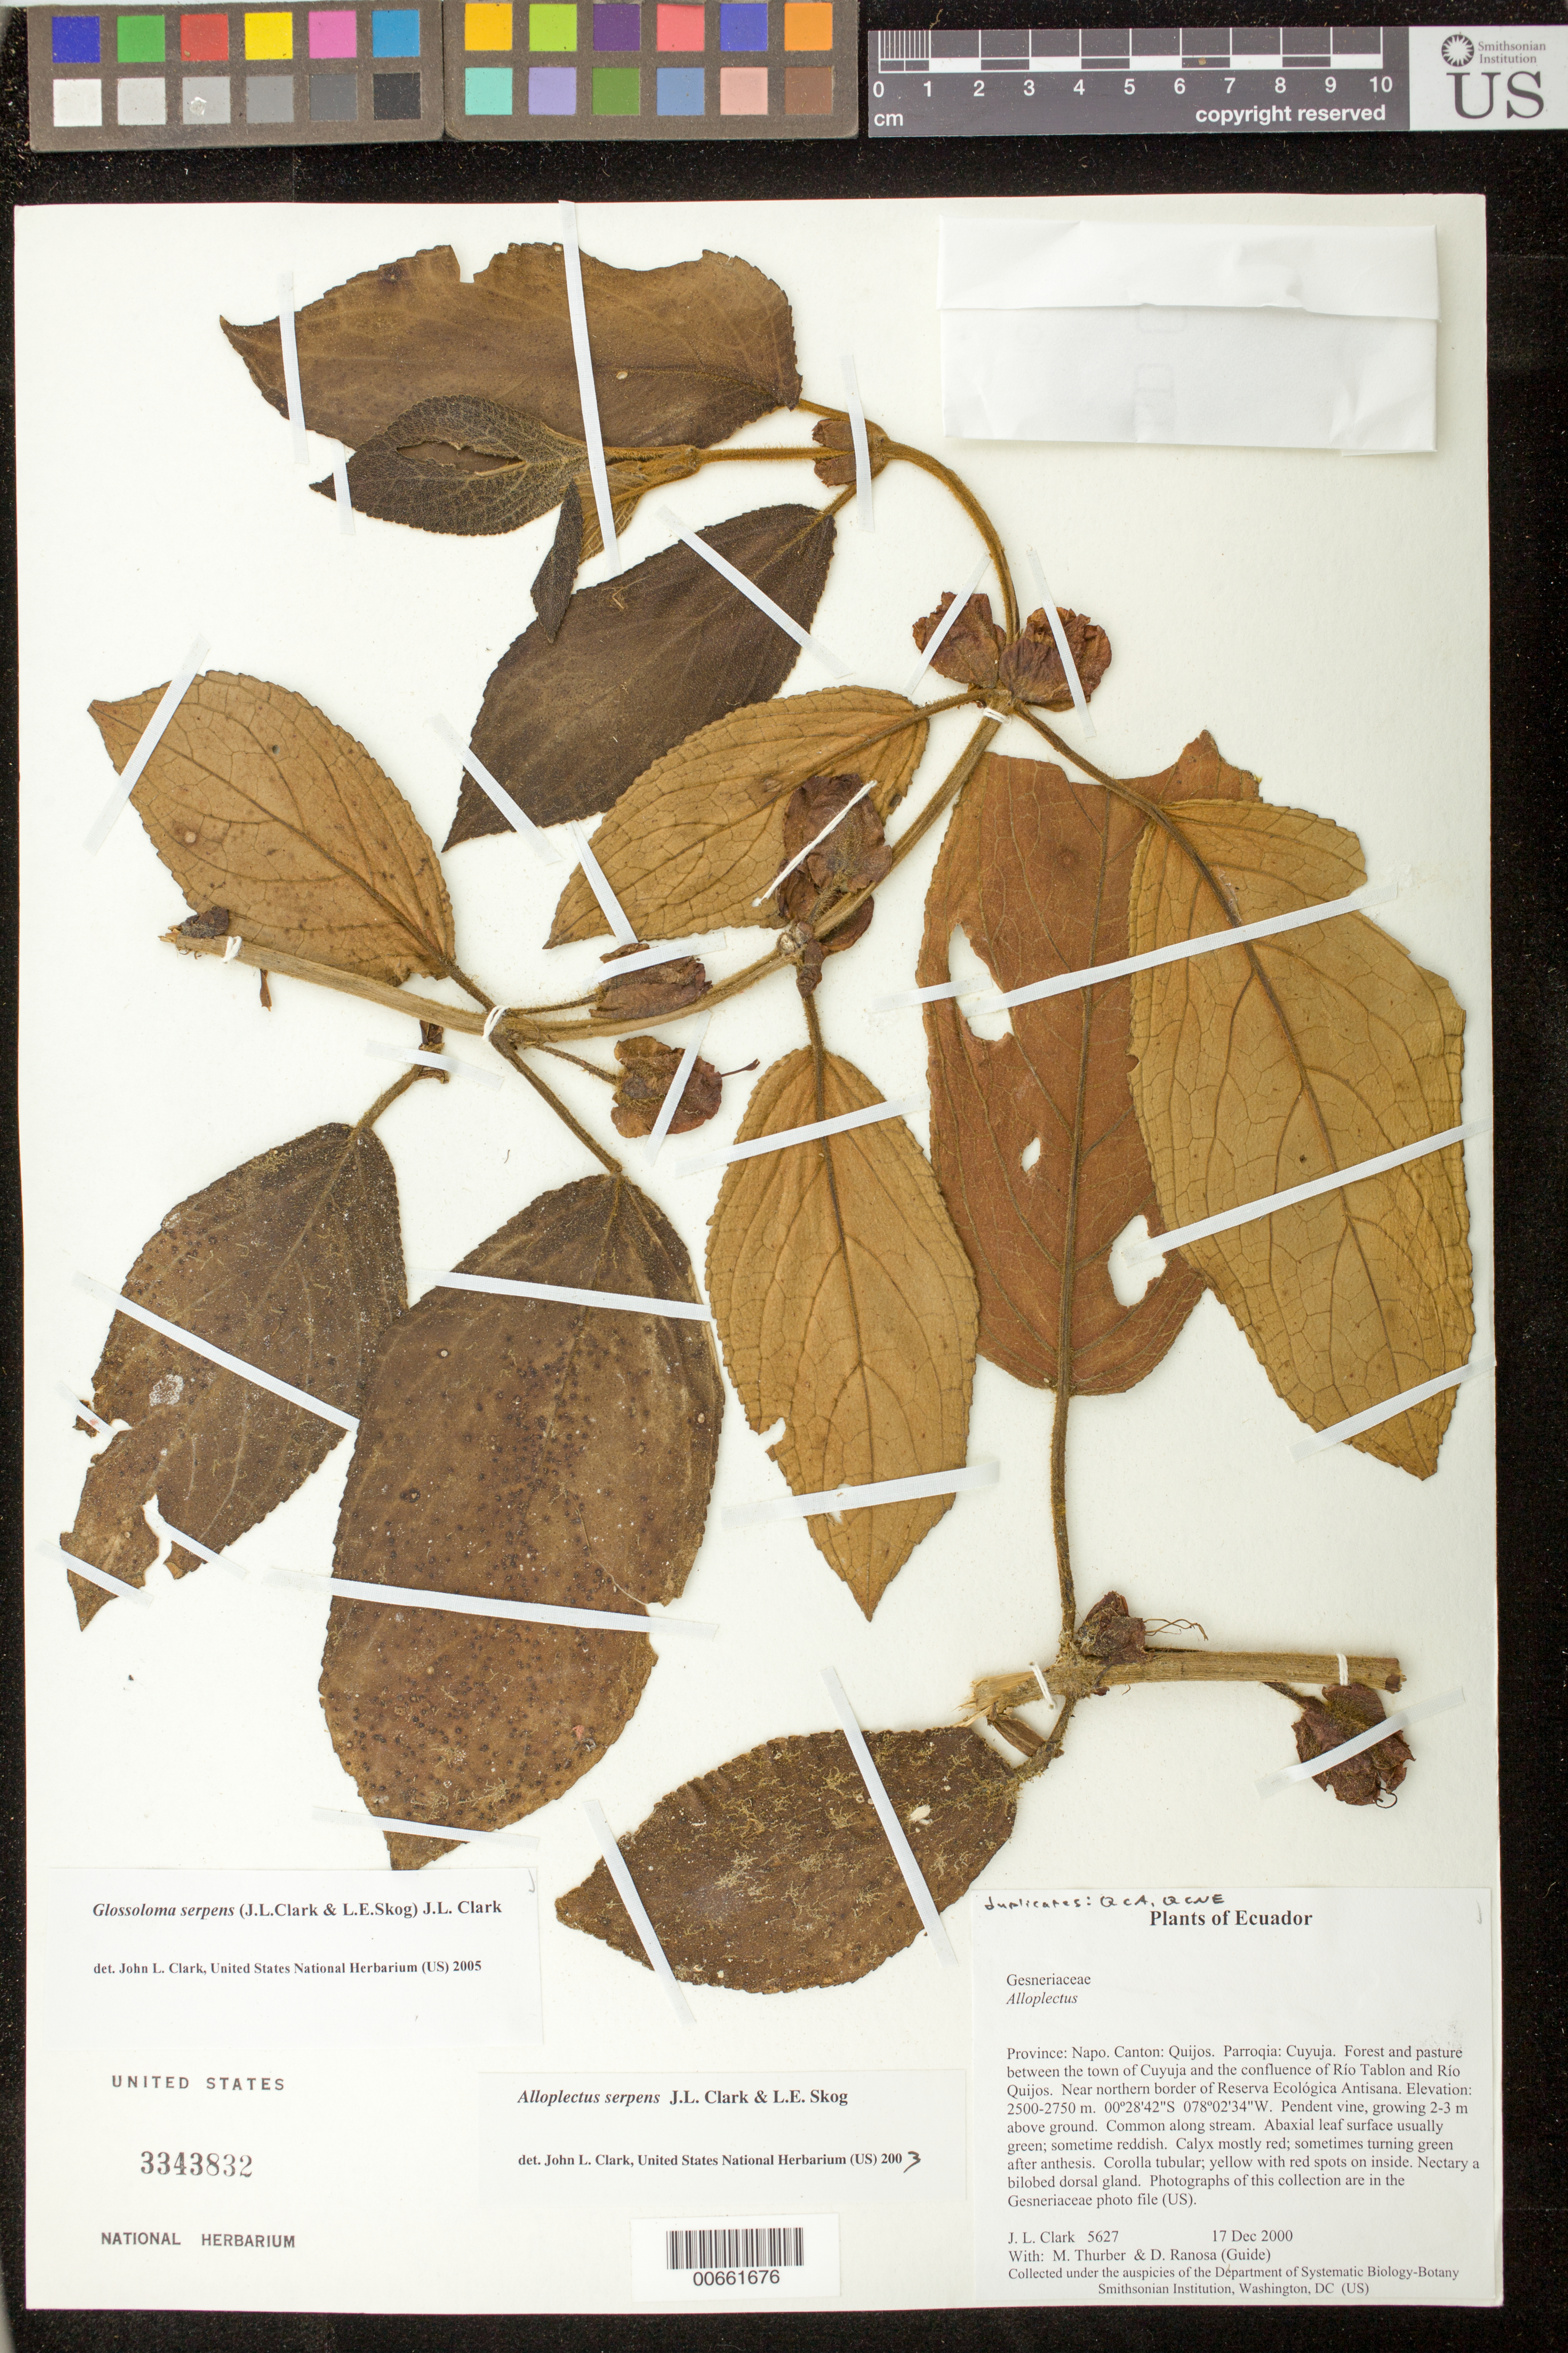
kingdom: Plantae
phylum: Tracheophyta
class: Magnoliopsida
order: Lamiales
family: Gesneriaceae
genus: Glossoloma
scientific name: Glossoloma serpens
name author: (J.L. Clark & L.E. Skog) J.L. Clark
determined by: Clark, J. L., (SEL), The Marie Selby Botanical Garden (UNITED STATES)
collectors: J. L. Clark, M. Thurber & D. Ranosa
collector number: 5627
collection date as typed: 17 Dec 2000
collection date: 2000-12-17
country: Ecuador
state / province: Napo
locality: Cantón: Quijos. Parroquia: Cuyuja. Forest and pasture between the town of Cuyuja and the confluence of Río Tablon and Río Quijos. Near northern border of Reserva Ecológica Antisana.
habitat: Forest and pasture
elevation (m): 2500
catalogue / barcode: US 3343832